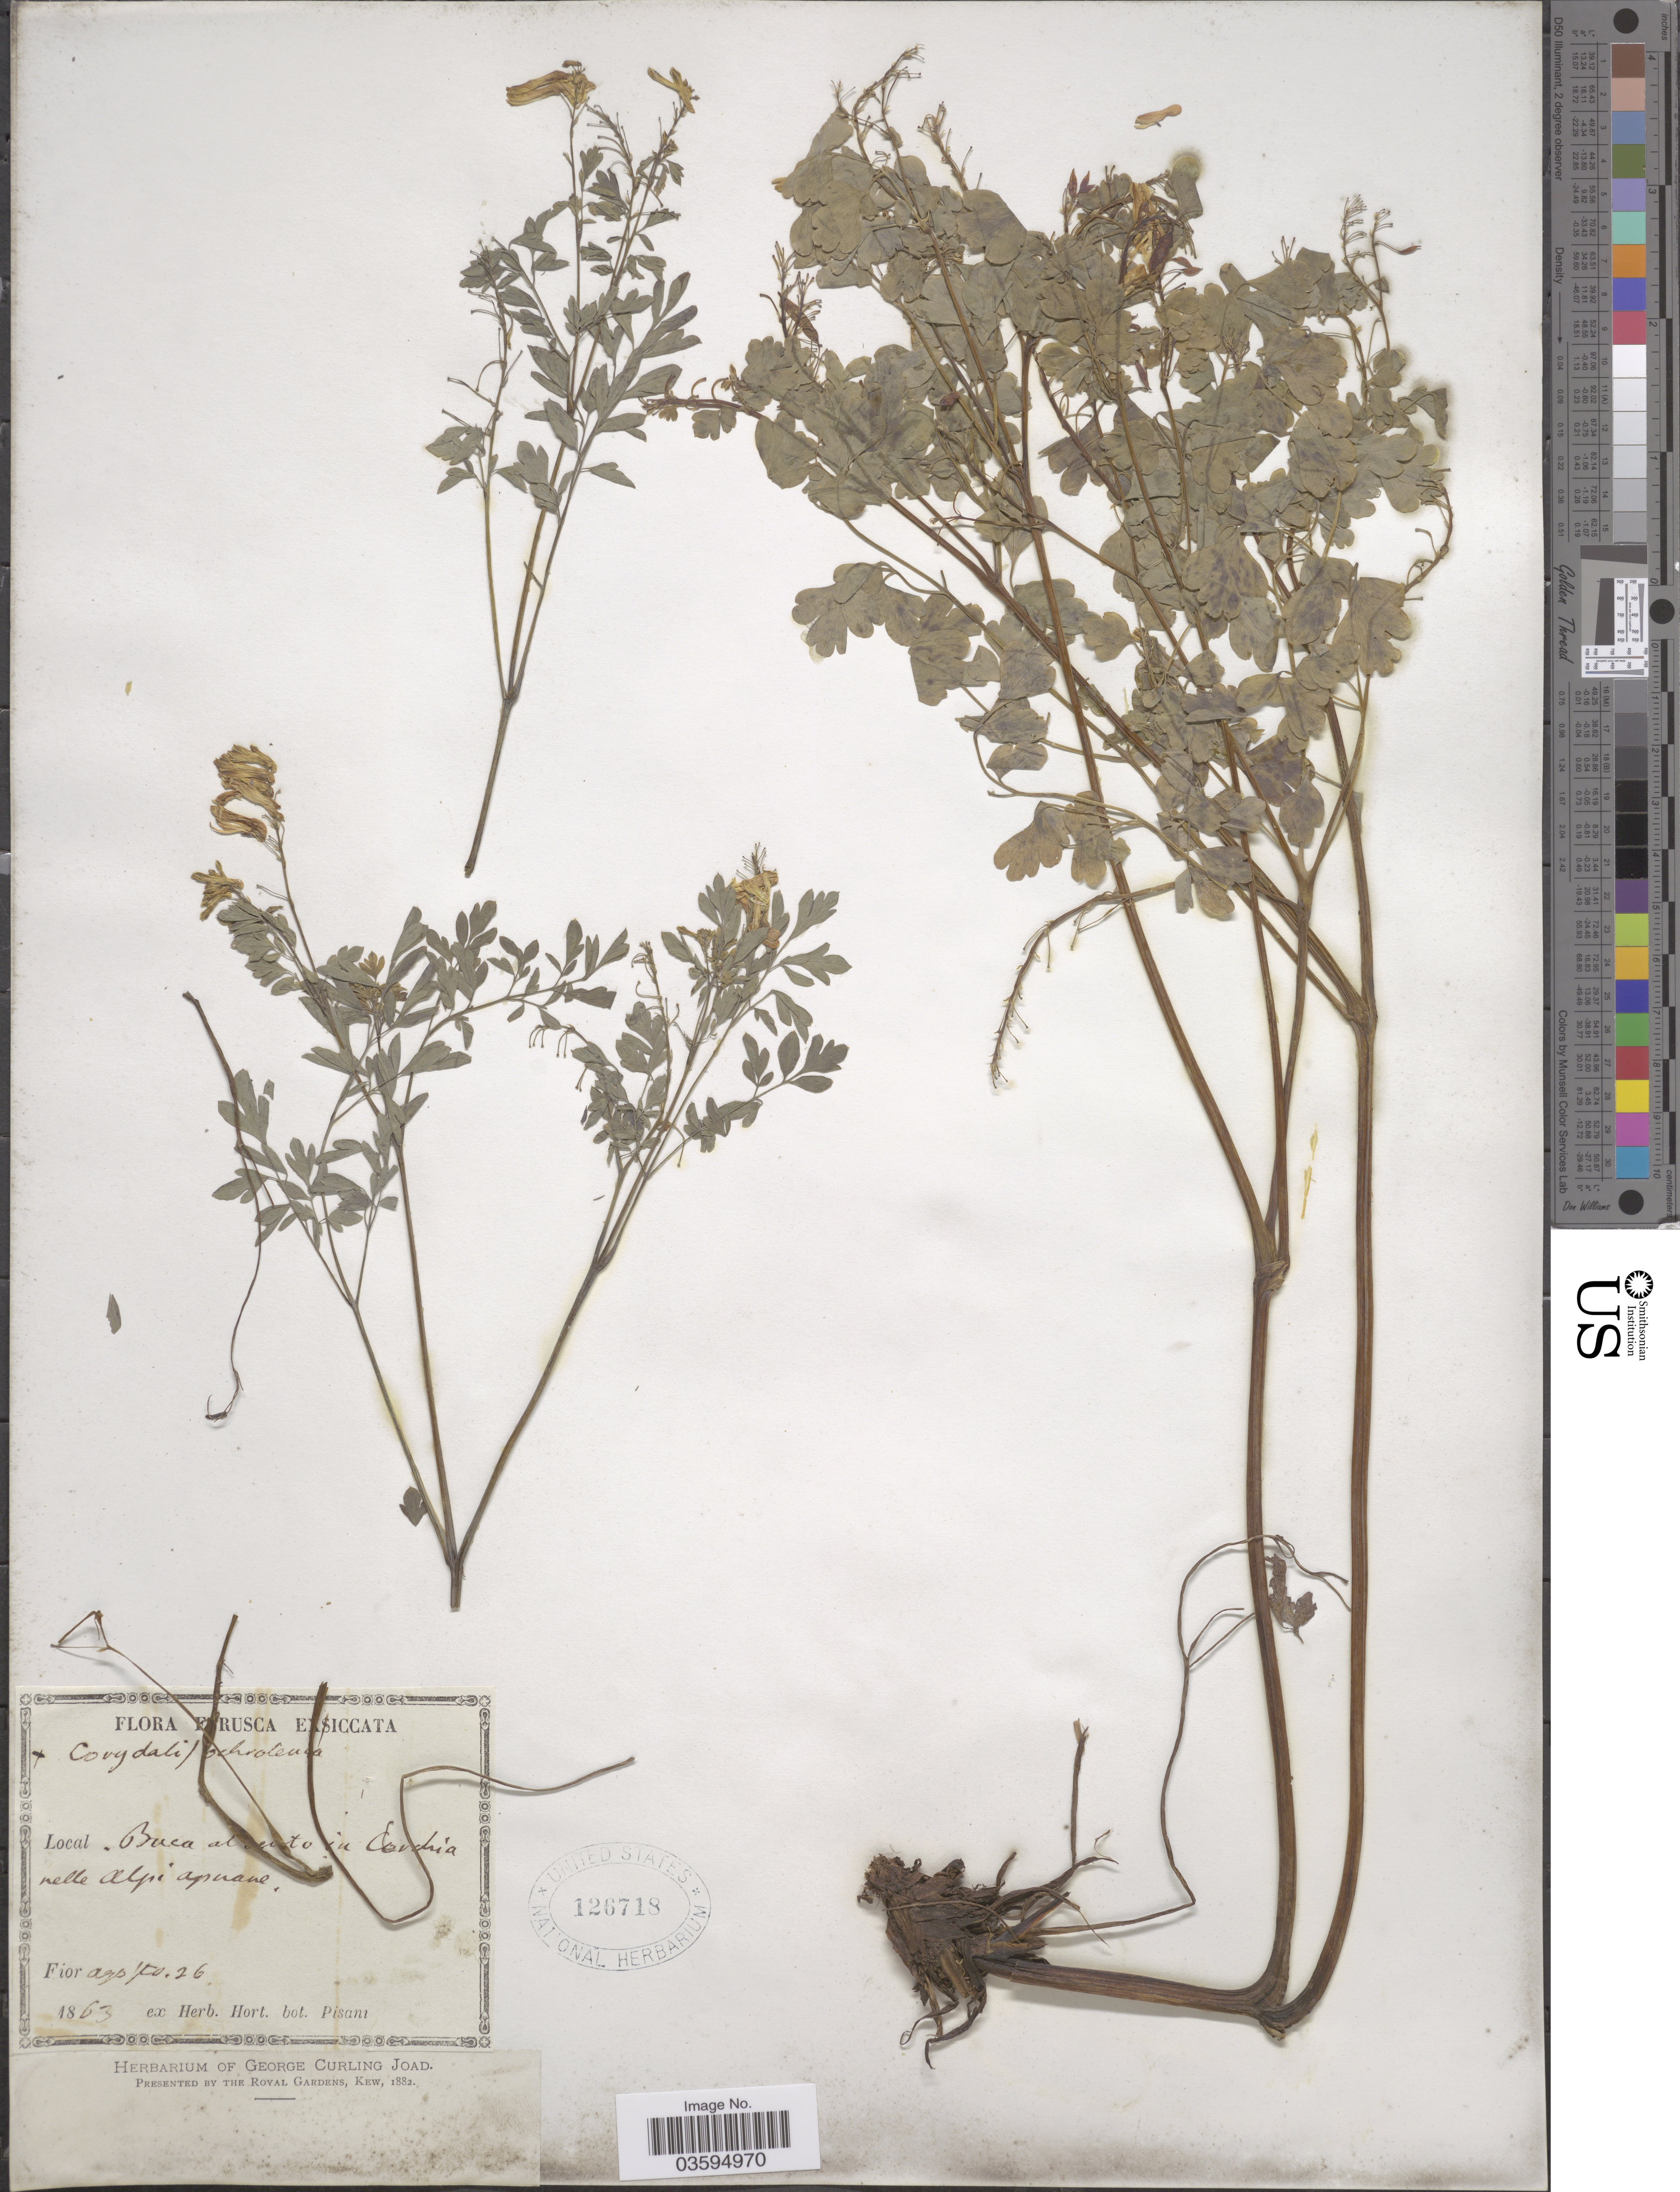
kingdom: Plantae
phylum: Tracheophyta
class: Magnoliopsida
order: Ranunculales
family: Papaveraceae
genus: Corydalis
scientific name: Corydalis ochroleuca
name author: W.D.J. Koch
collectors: ex herb. Hort. Bot. Pisani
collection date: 1863-08-26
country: Italy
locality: [illegible text]rusca. Buca al [illegible text]to in Cordia[interpreted] nelle Alpi apuane.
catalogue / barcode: US 126718